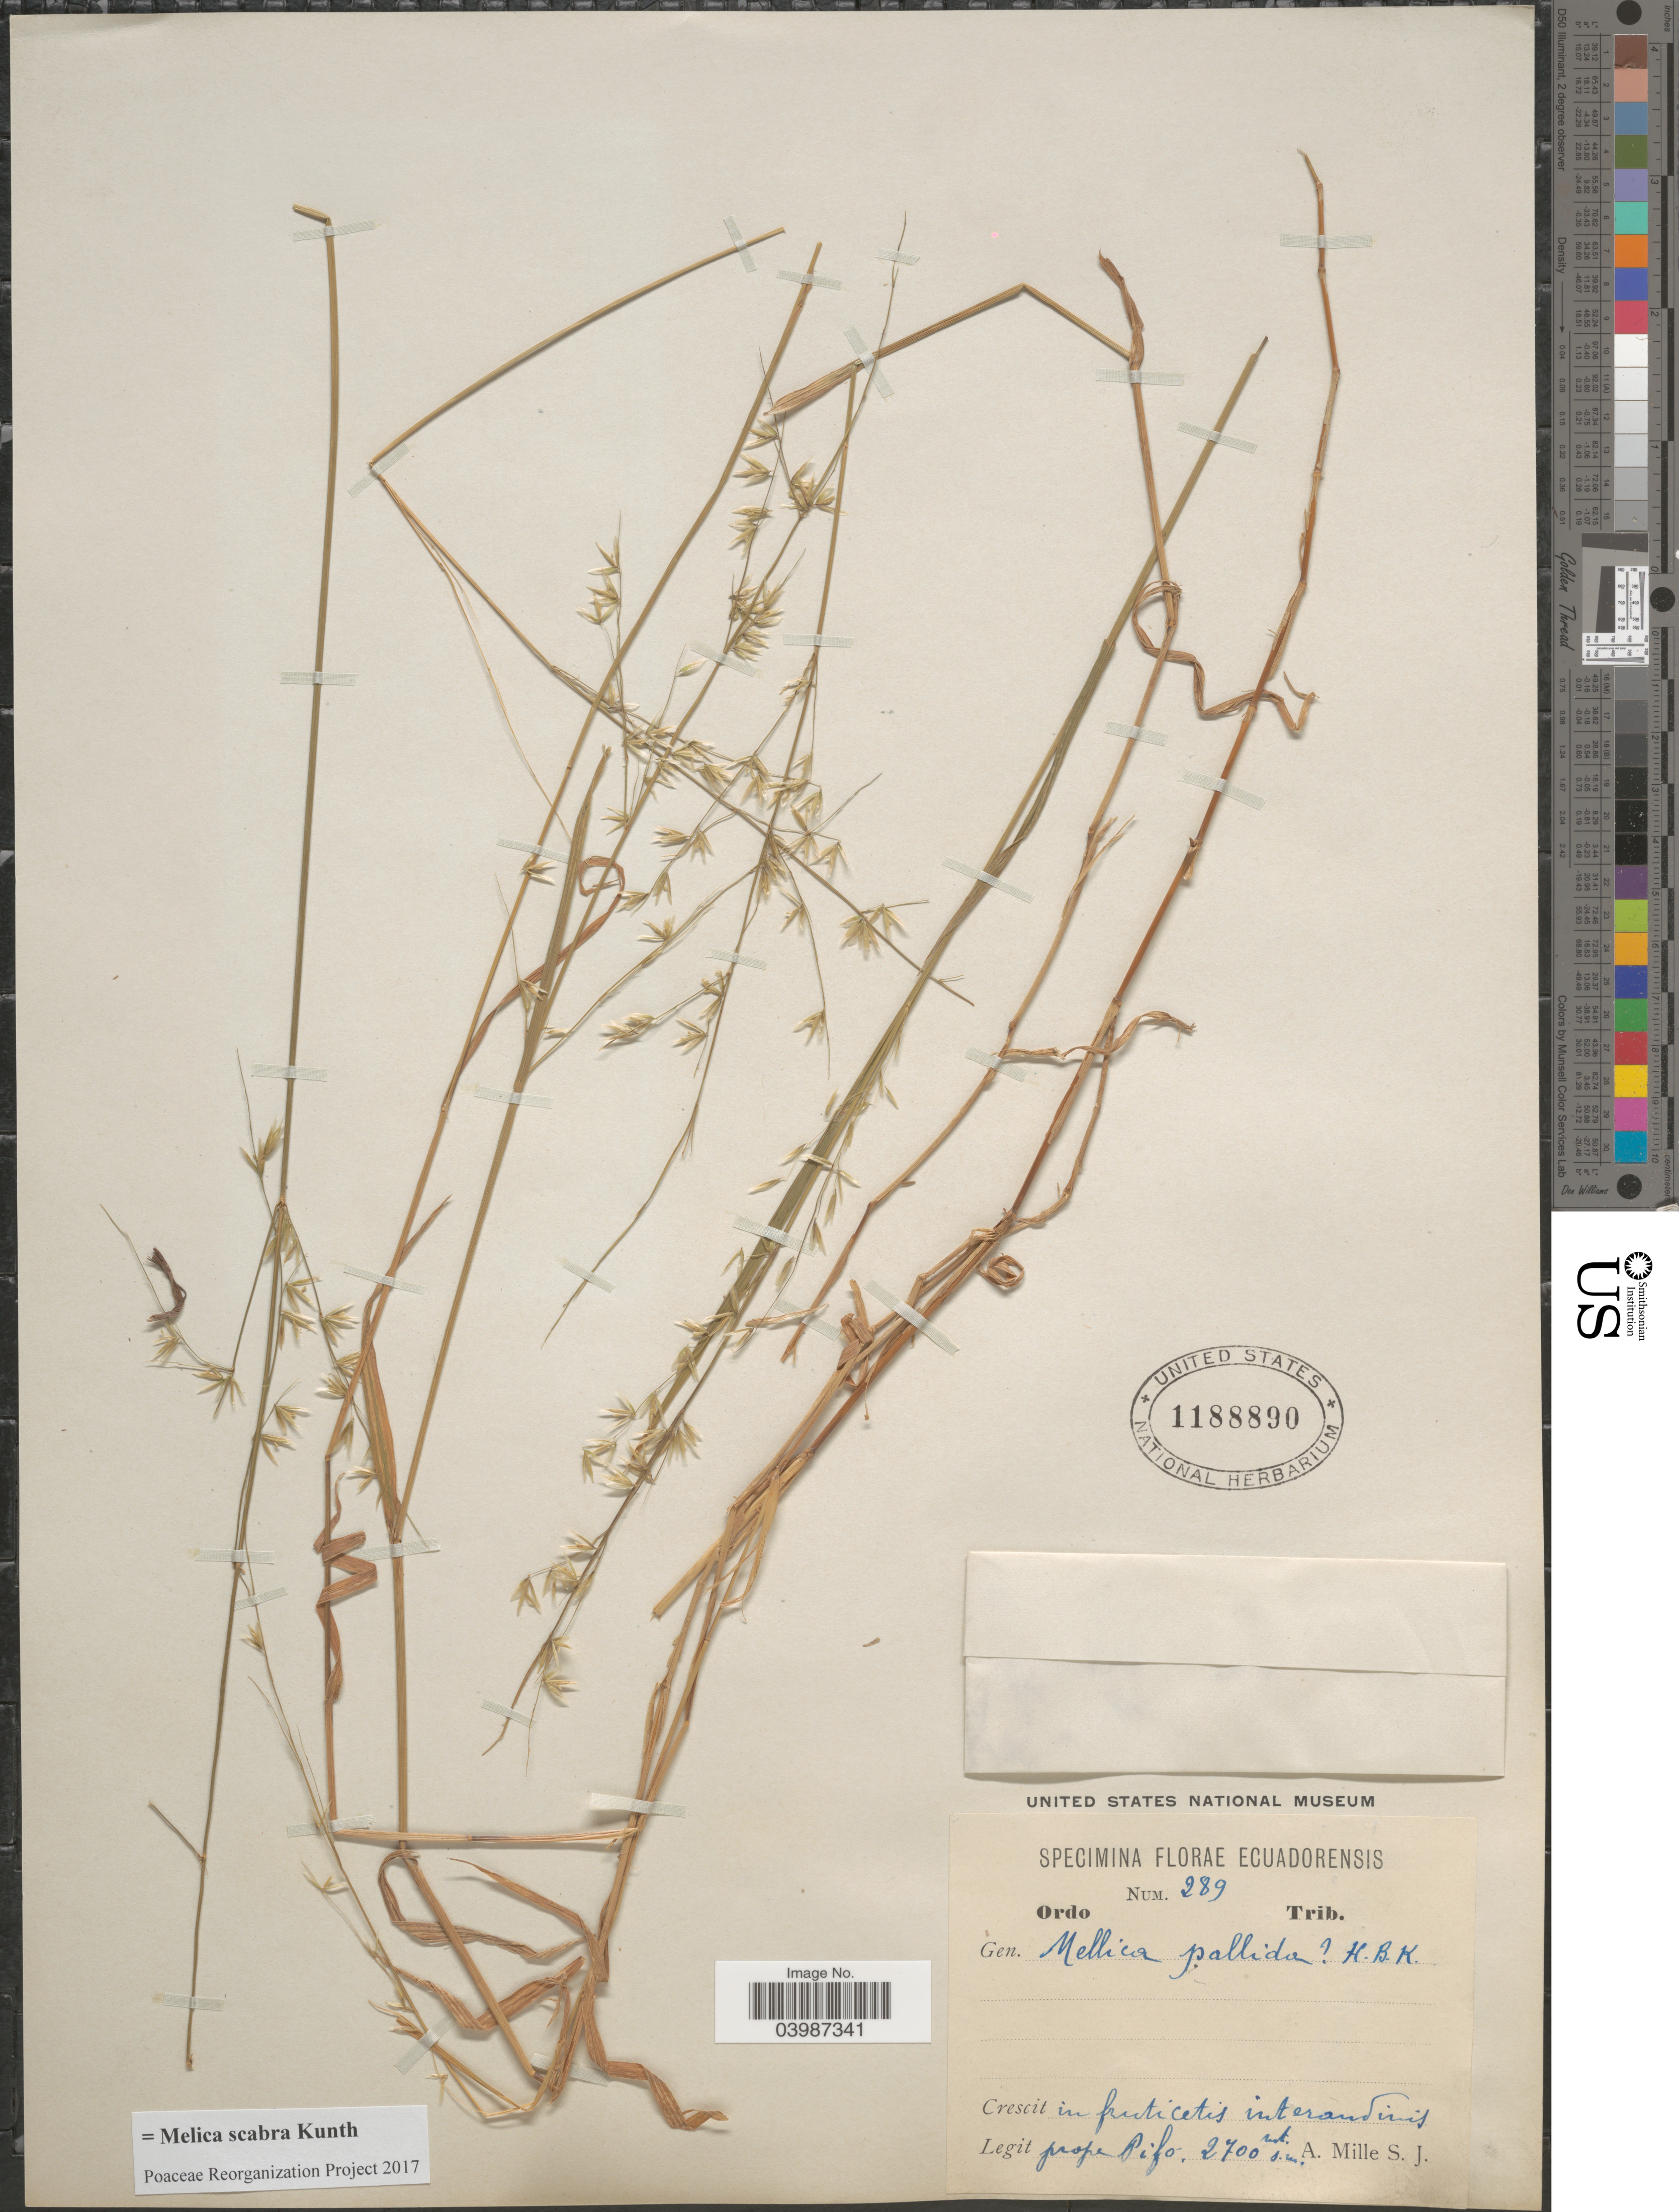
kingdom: Plantae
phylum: Tracheophyta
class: Liliopsida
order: Poales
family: Poaceae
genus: Melica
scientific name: Melica scabra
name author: Kunth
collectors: A. Mille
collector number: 289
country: Ecuador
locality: Crescit in fruticetis interandinis prope Pifo.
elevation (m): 2700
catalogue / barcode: US 1188890